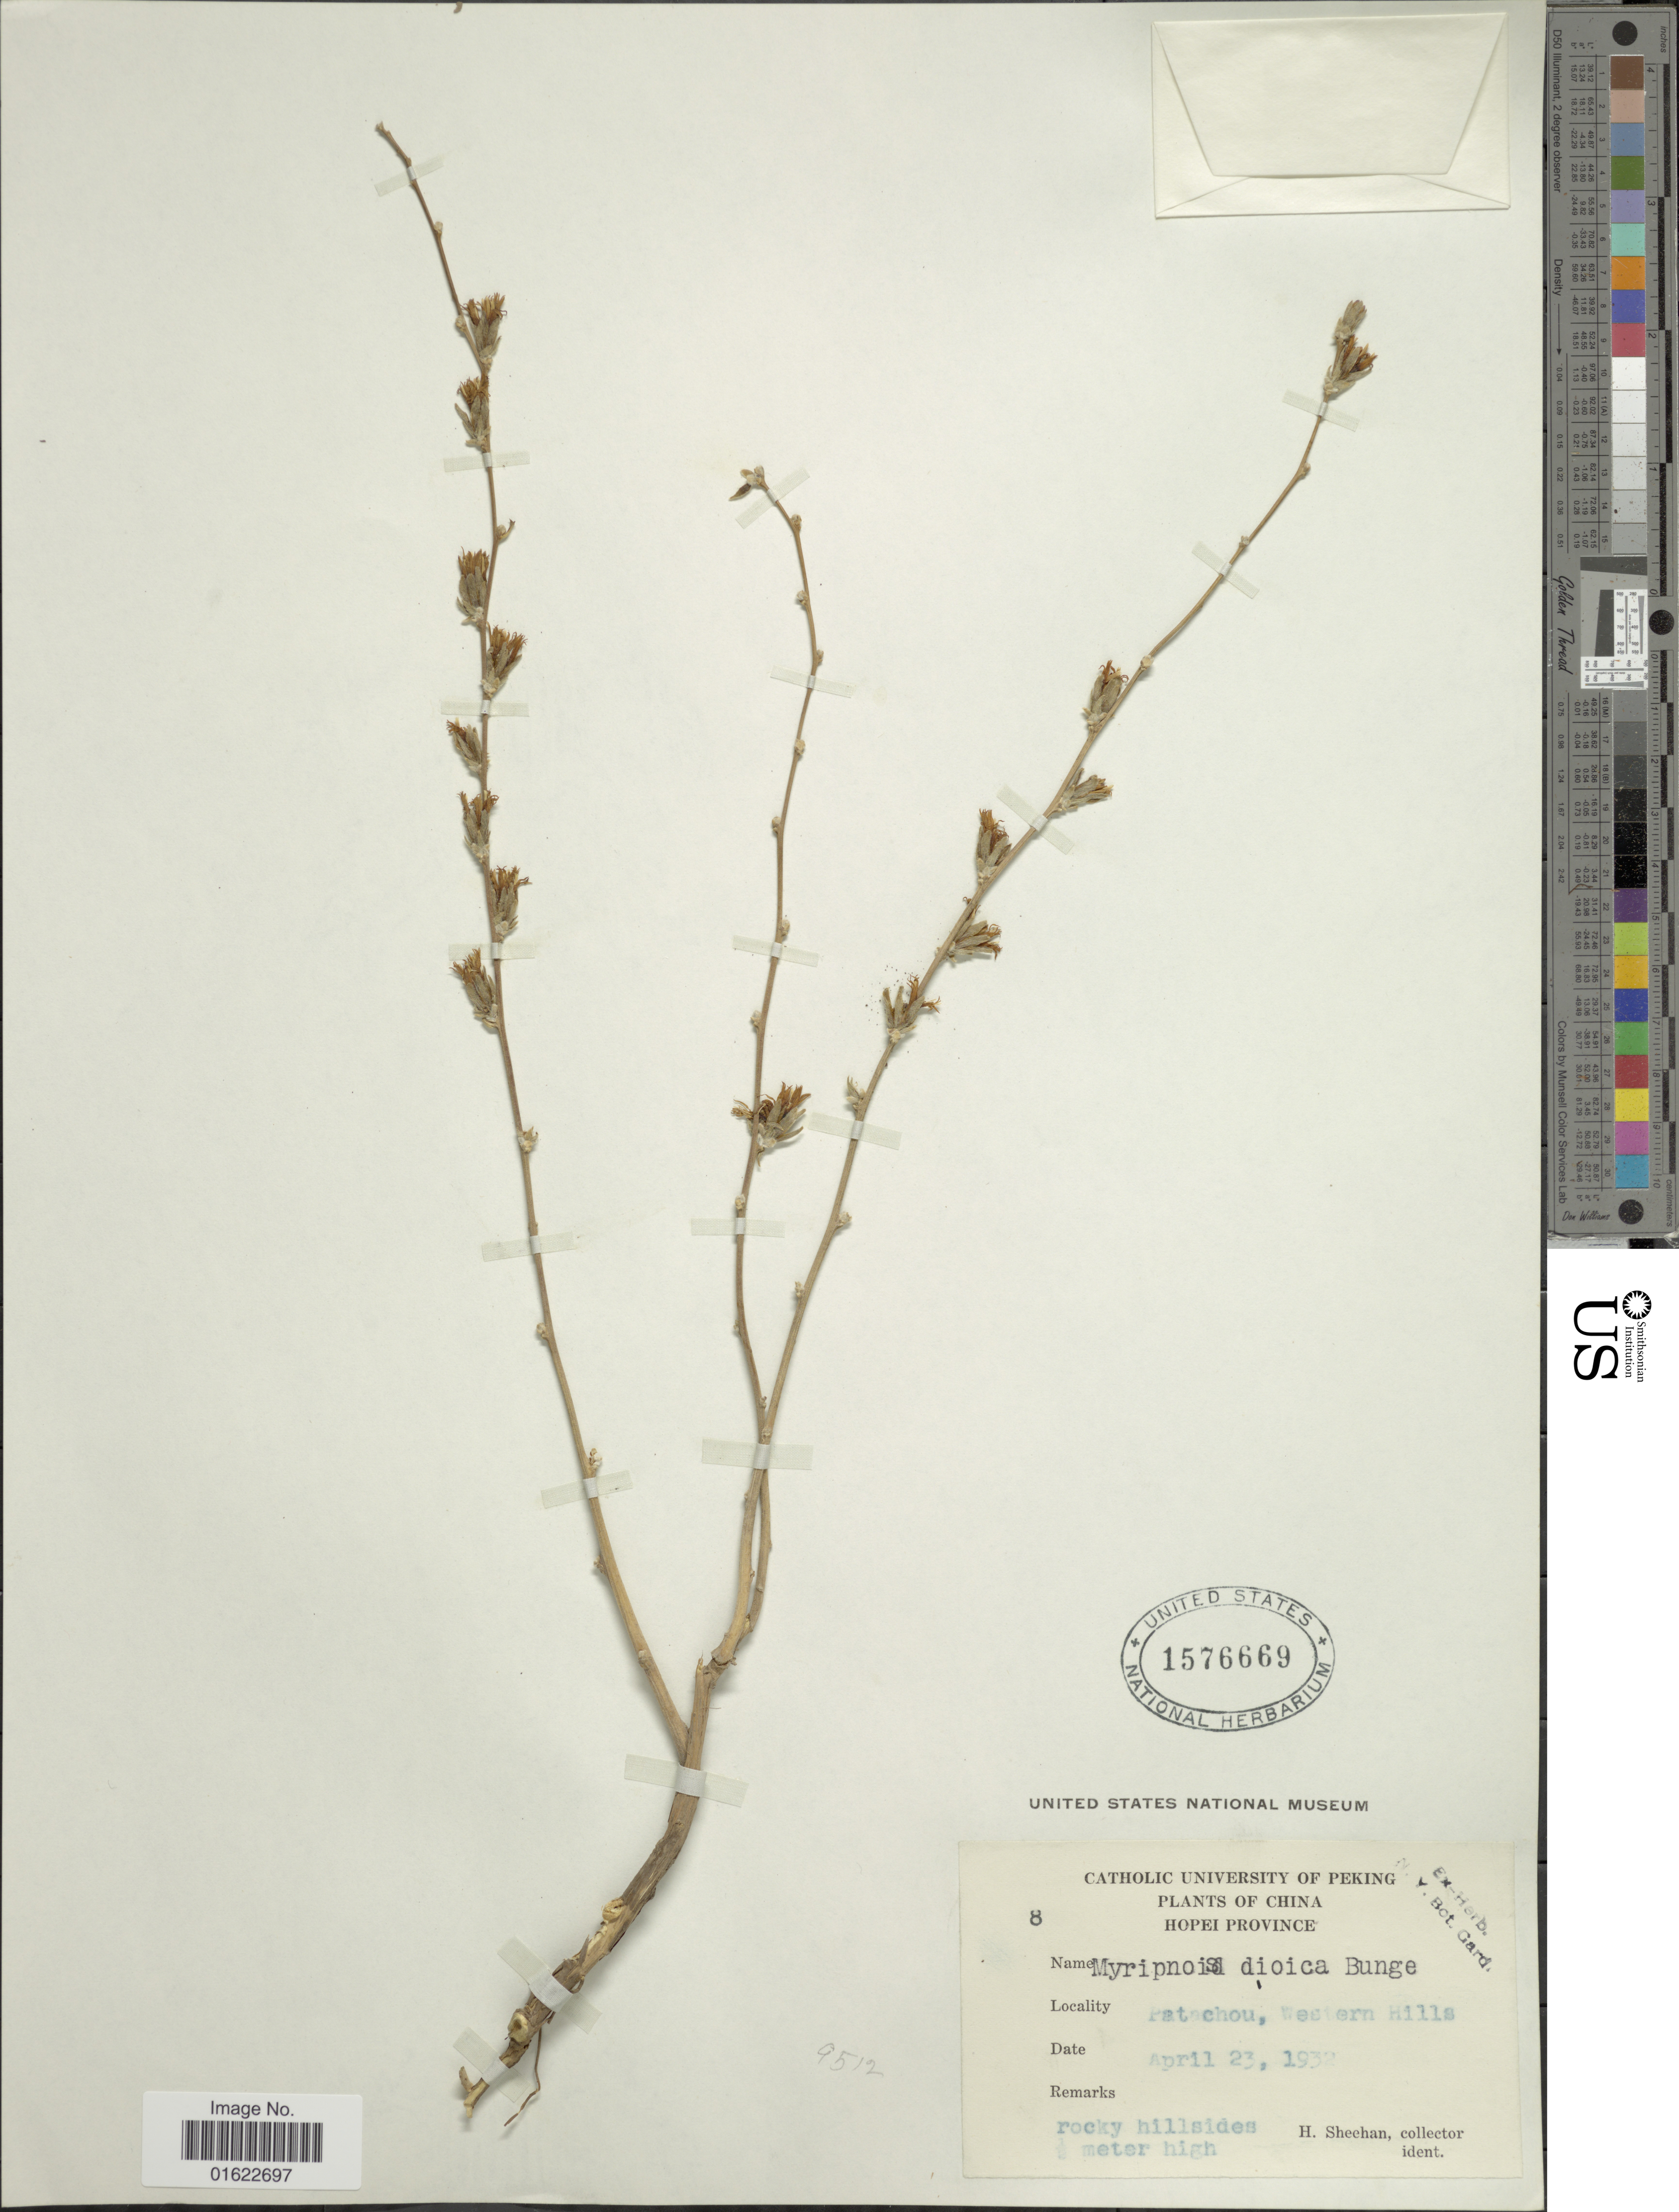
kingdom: Plantae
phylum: Tracheophyta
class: Magnoliopsida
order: Asterales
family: Asteraceae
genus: Pertya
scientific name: Pertya dioica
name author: (Bunge) S.E. Freire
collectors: H. Sheehan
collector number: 8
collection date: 1932-04-23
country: China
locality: Hopei Province, Patachou, Western Hills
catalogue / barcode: US 1576669